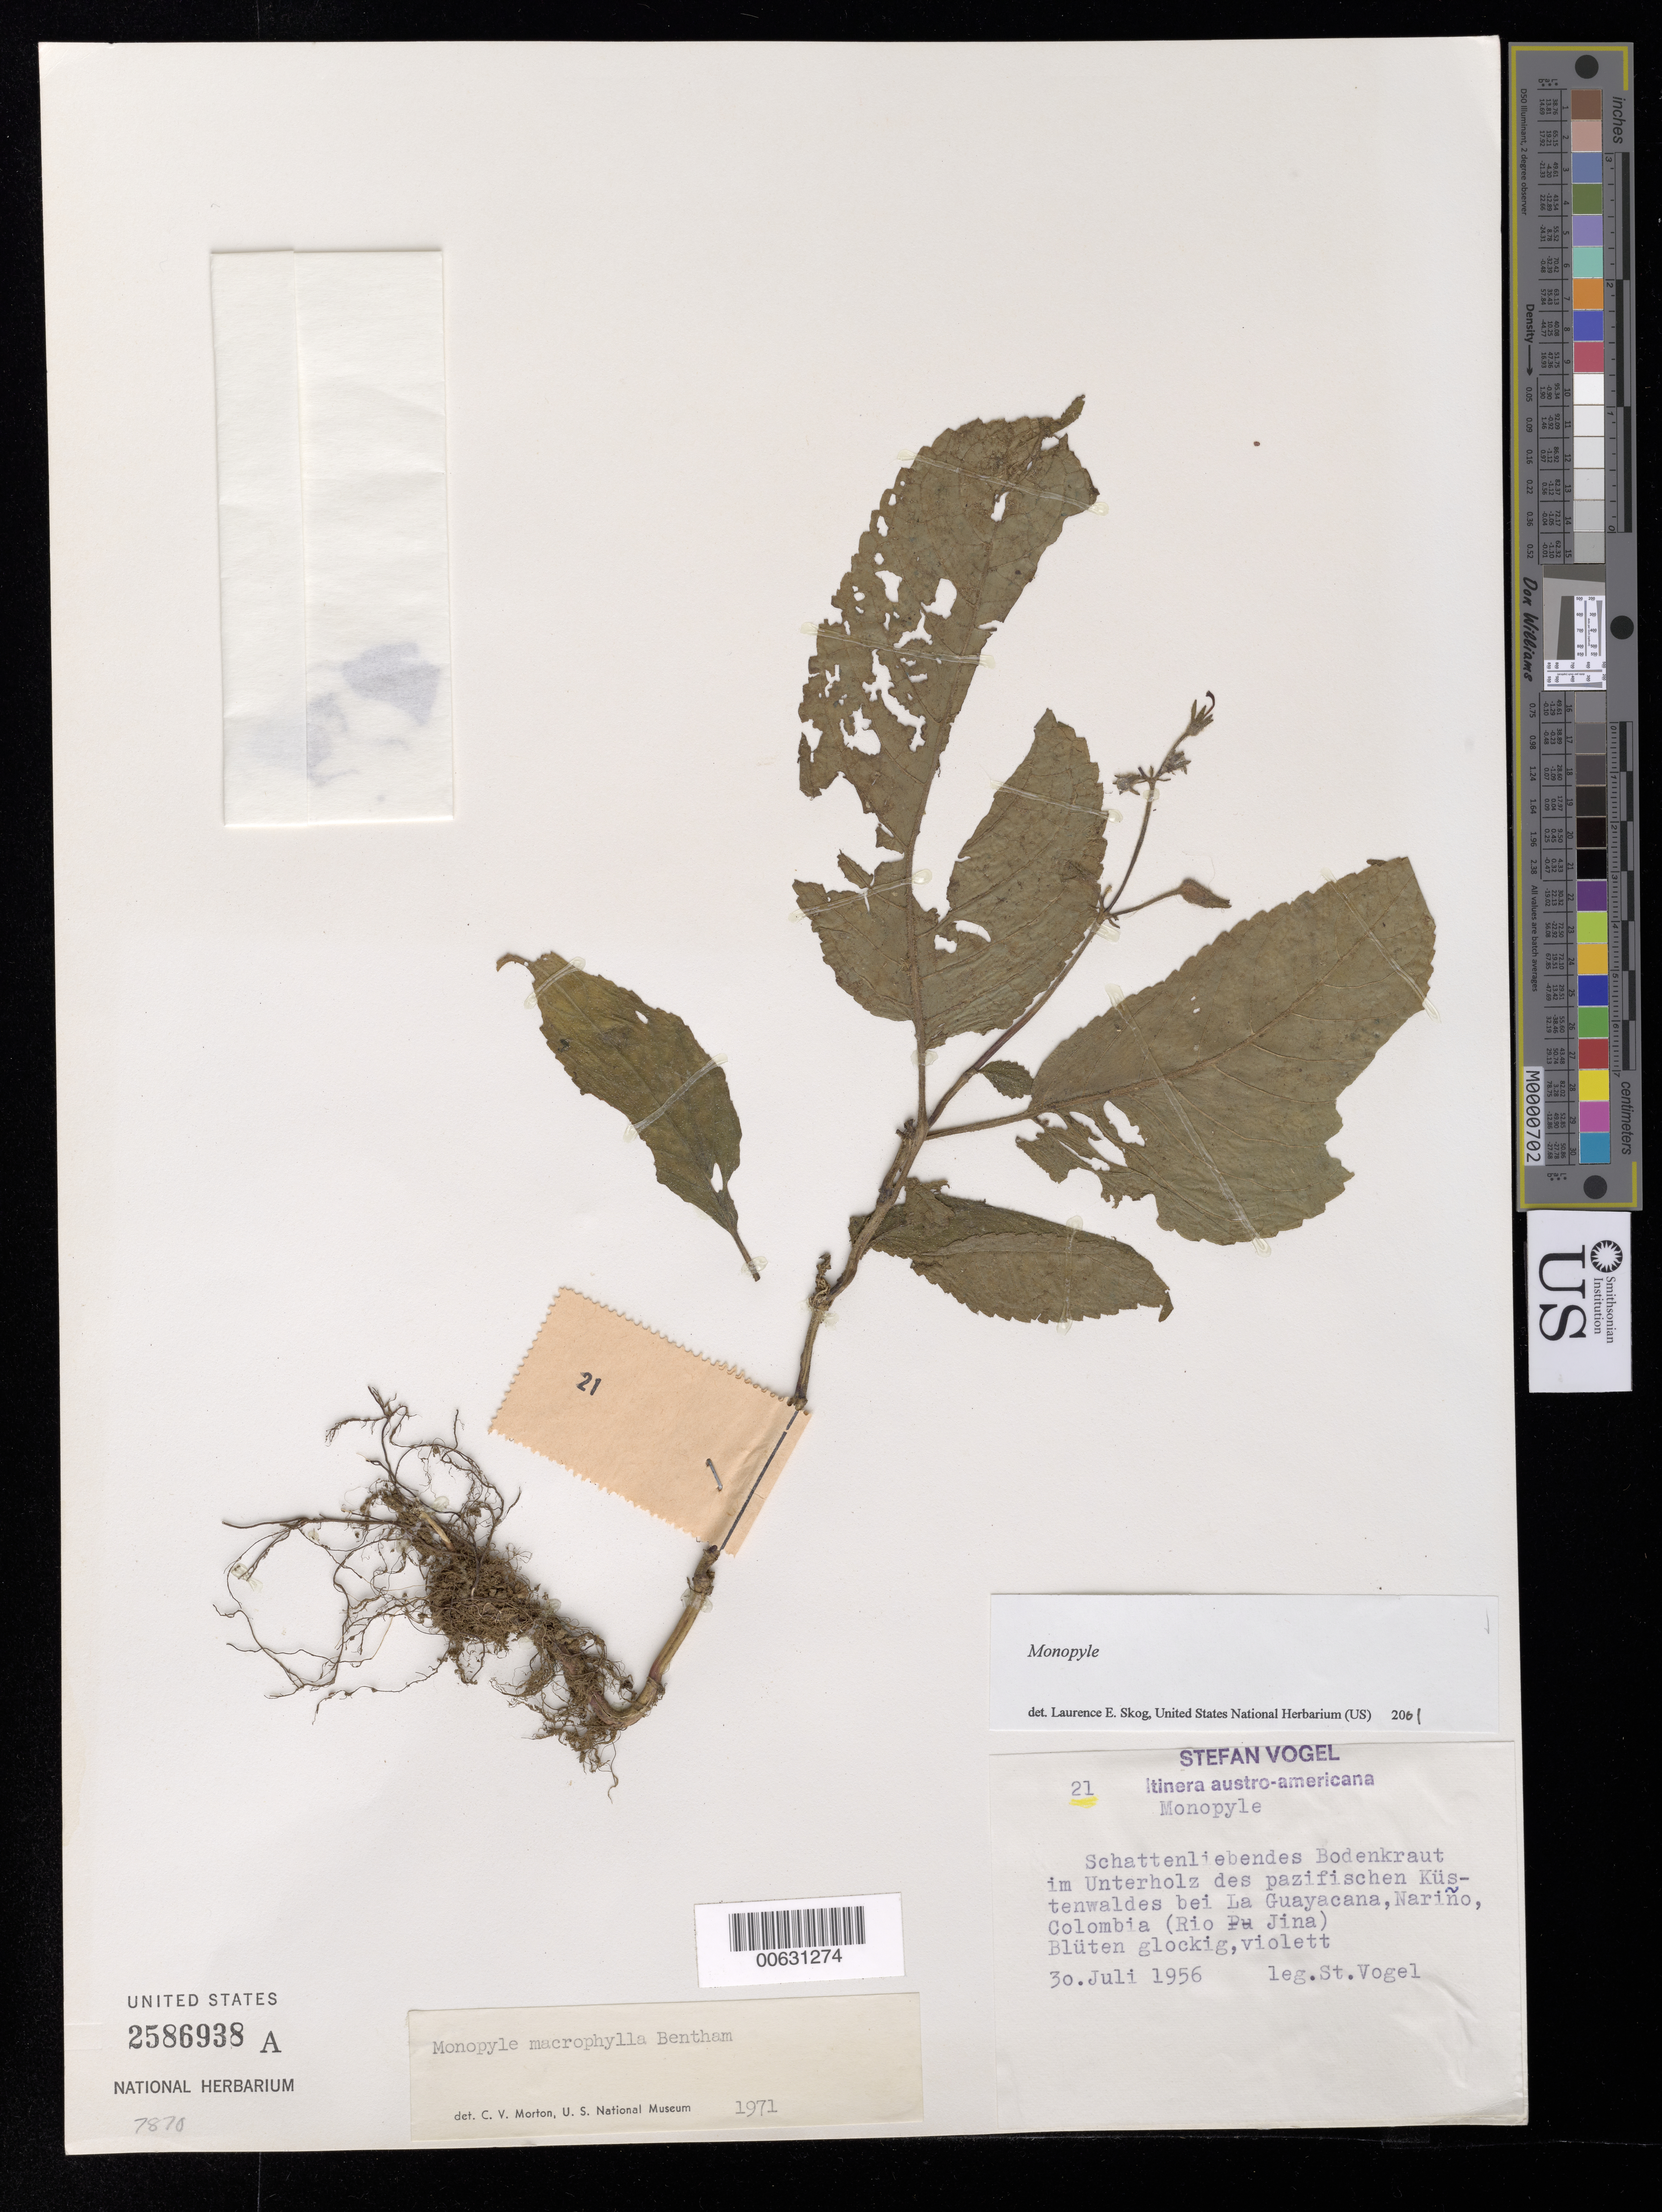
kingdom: Plantae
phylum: Tracheophyta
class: Magnoliopsida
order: Lamiales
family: Gesneriaceae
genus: Monopyle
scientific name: Monopyle sp.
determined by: Skog, Laurence E.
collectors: S. Vogel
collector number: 21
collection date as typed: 30 Jul 1956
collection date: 1956-07-30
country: Colombia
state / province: Nariño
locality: Bei La Guayacana (Rio Jina)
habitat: Im Unterholz des pazifischen Küstenwaldes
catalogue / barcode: US 2586938A